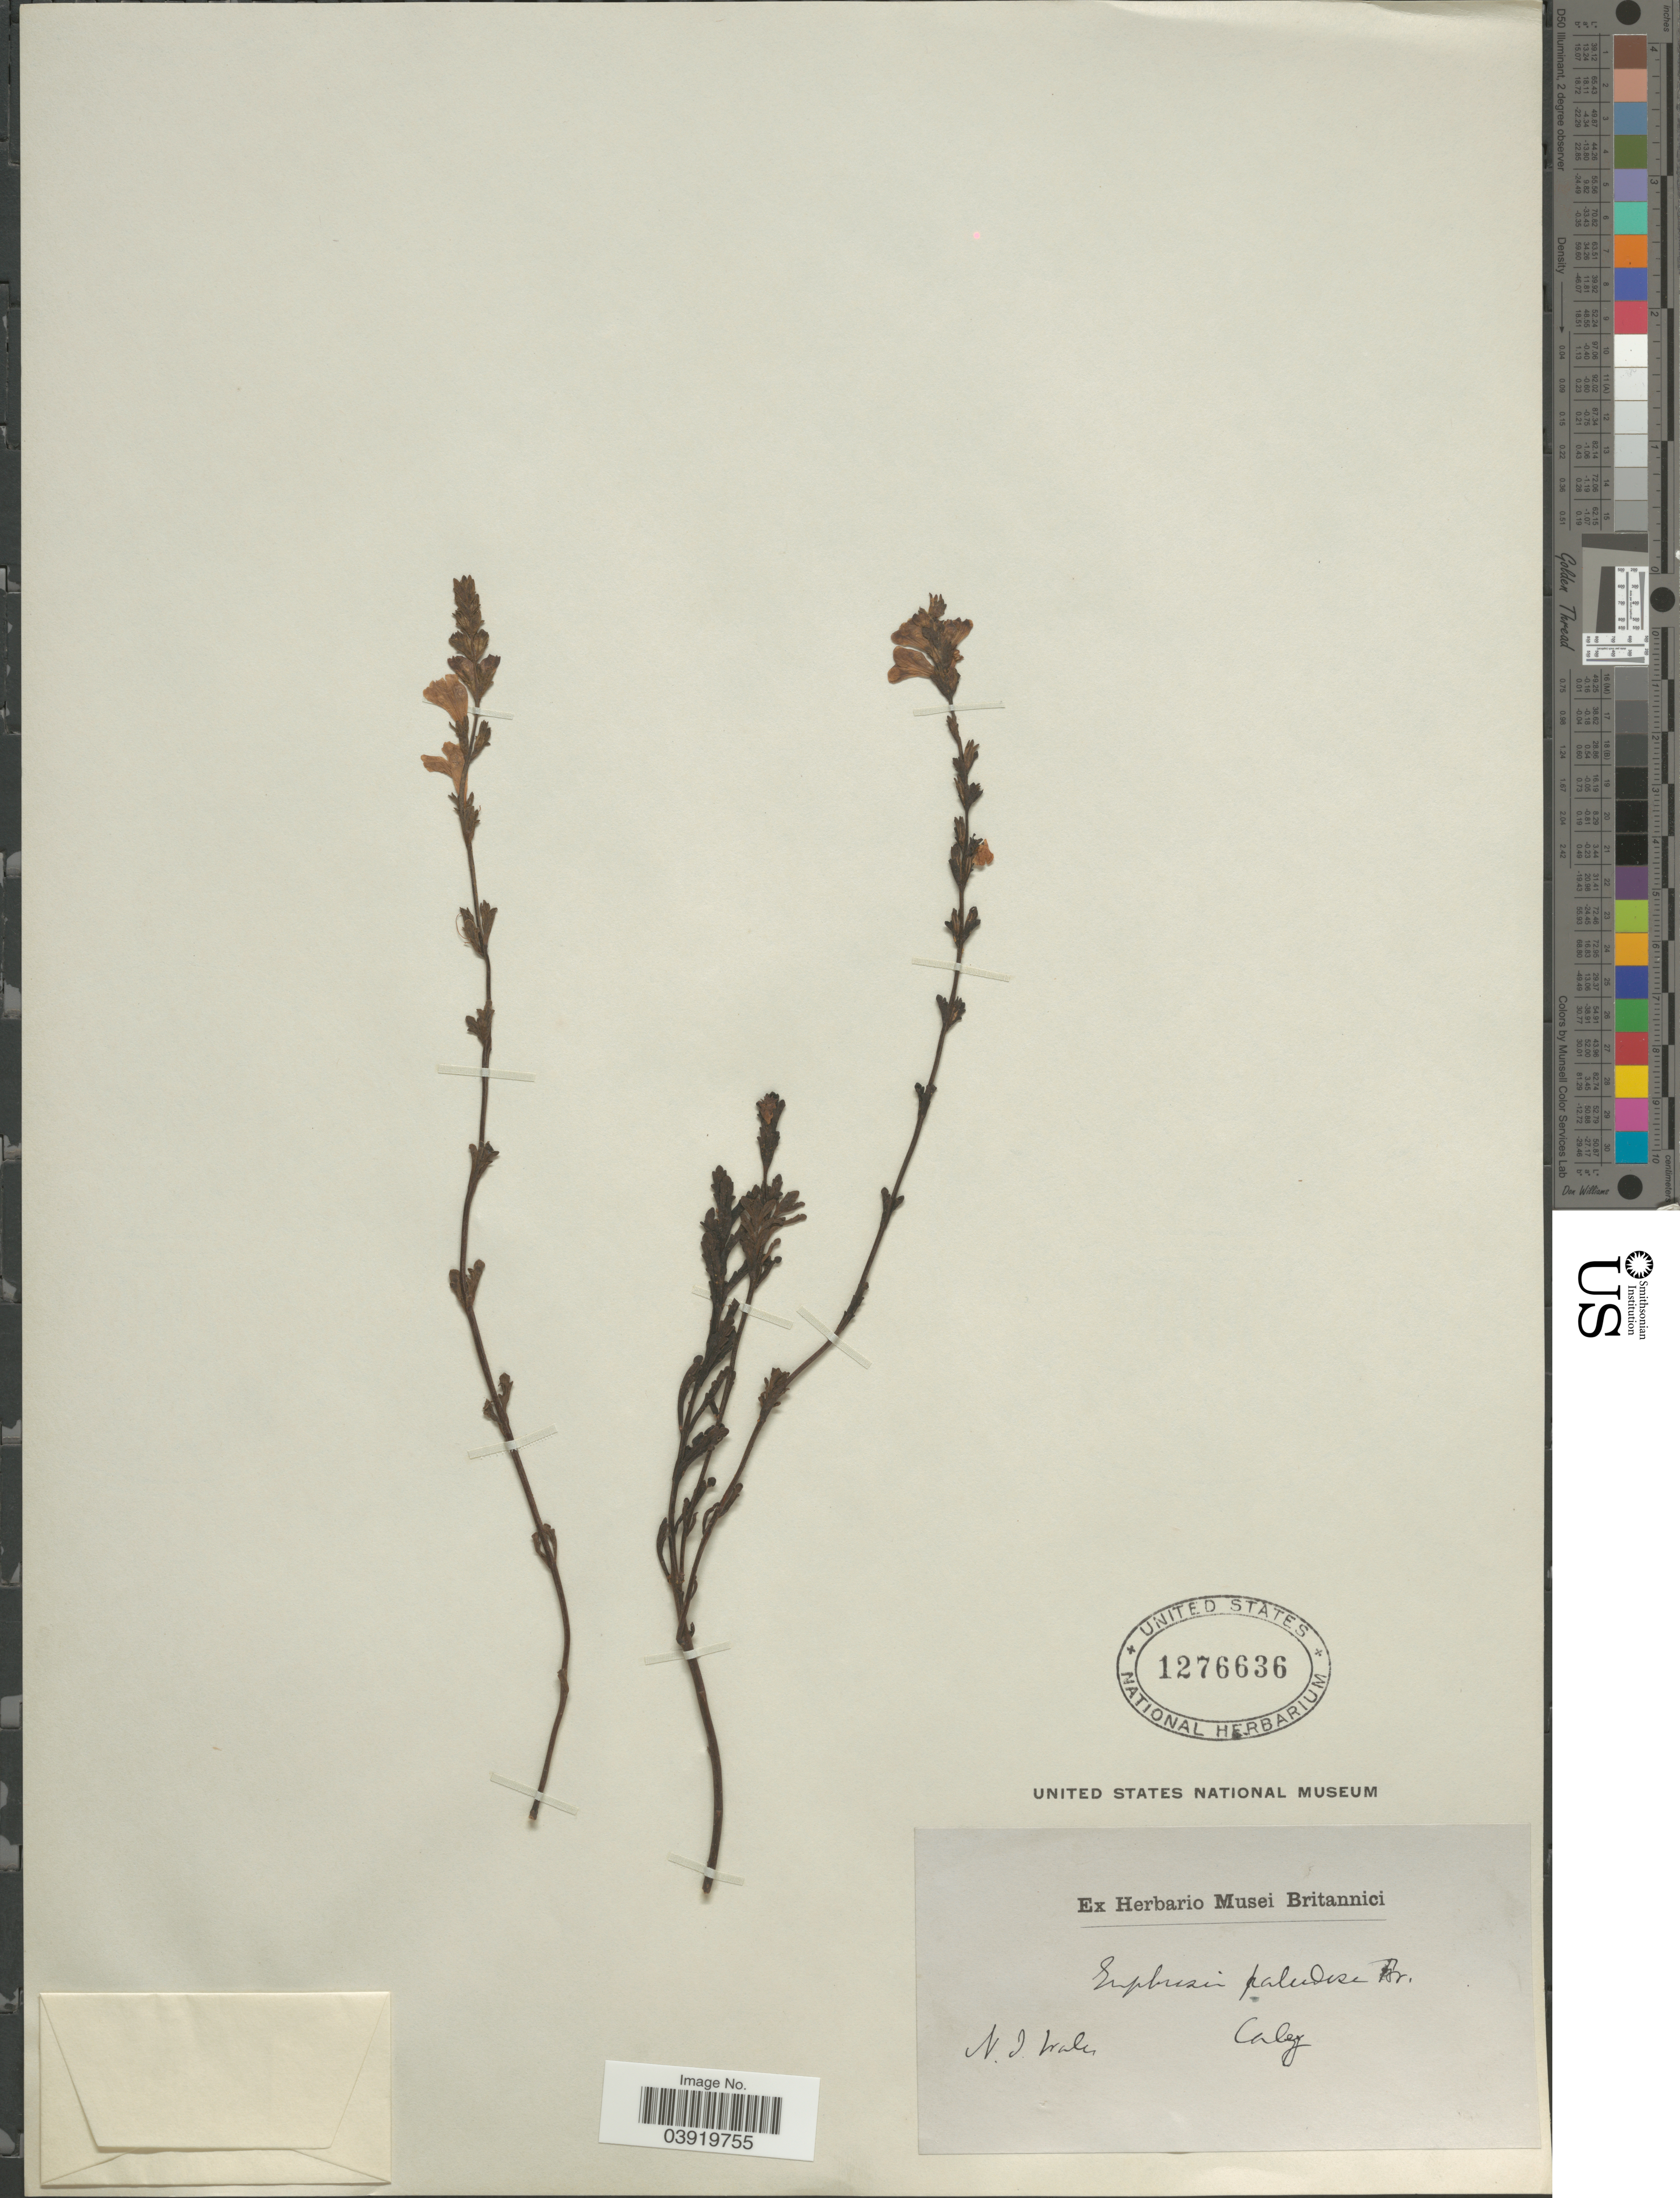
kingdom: Plantae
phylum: Tracheophyta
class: Magnoliopsida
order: Lamiales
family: Orobanchaceae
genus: Euphrasia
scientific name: Euphrasia paludosa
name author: R. Br.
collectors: -. Caley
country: Australia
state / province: New South Wales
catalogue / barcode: US 1276636